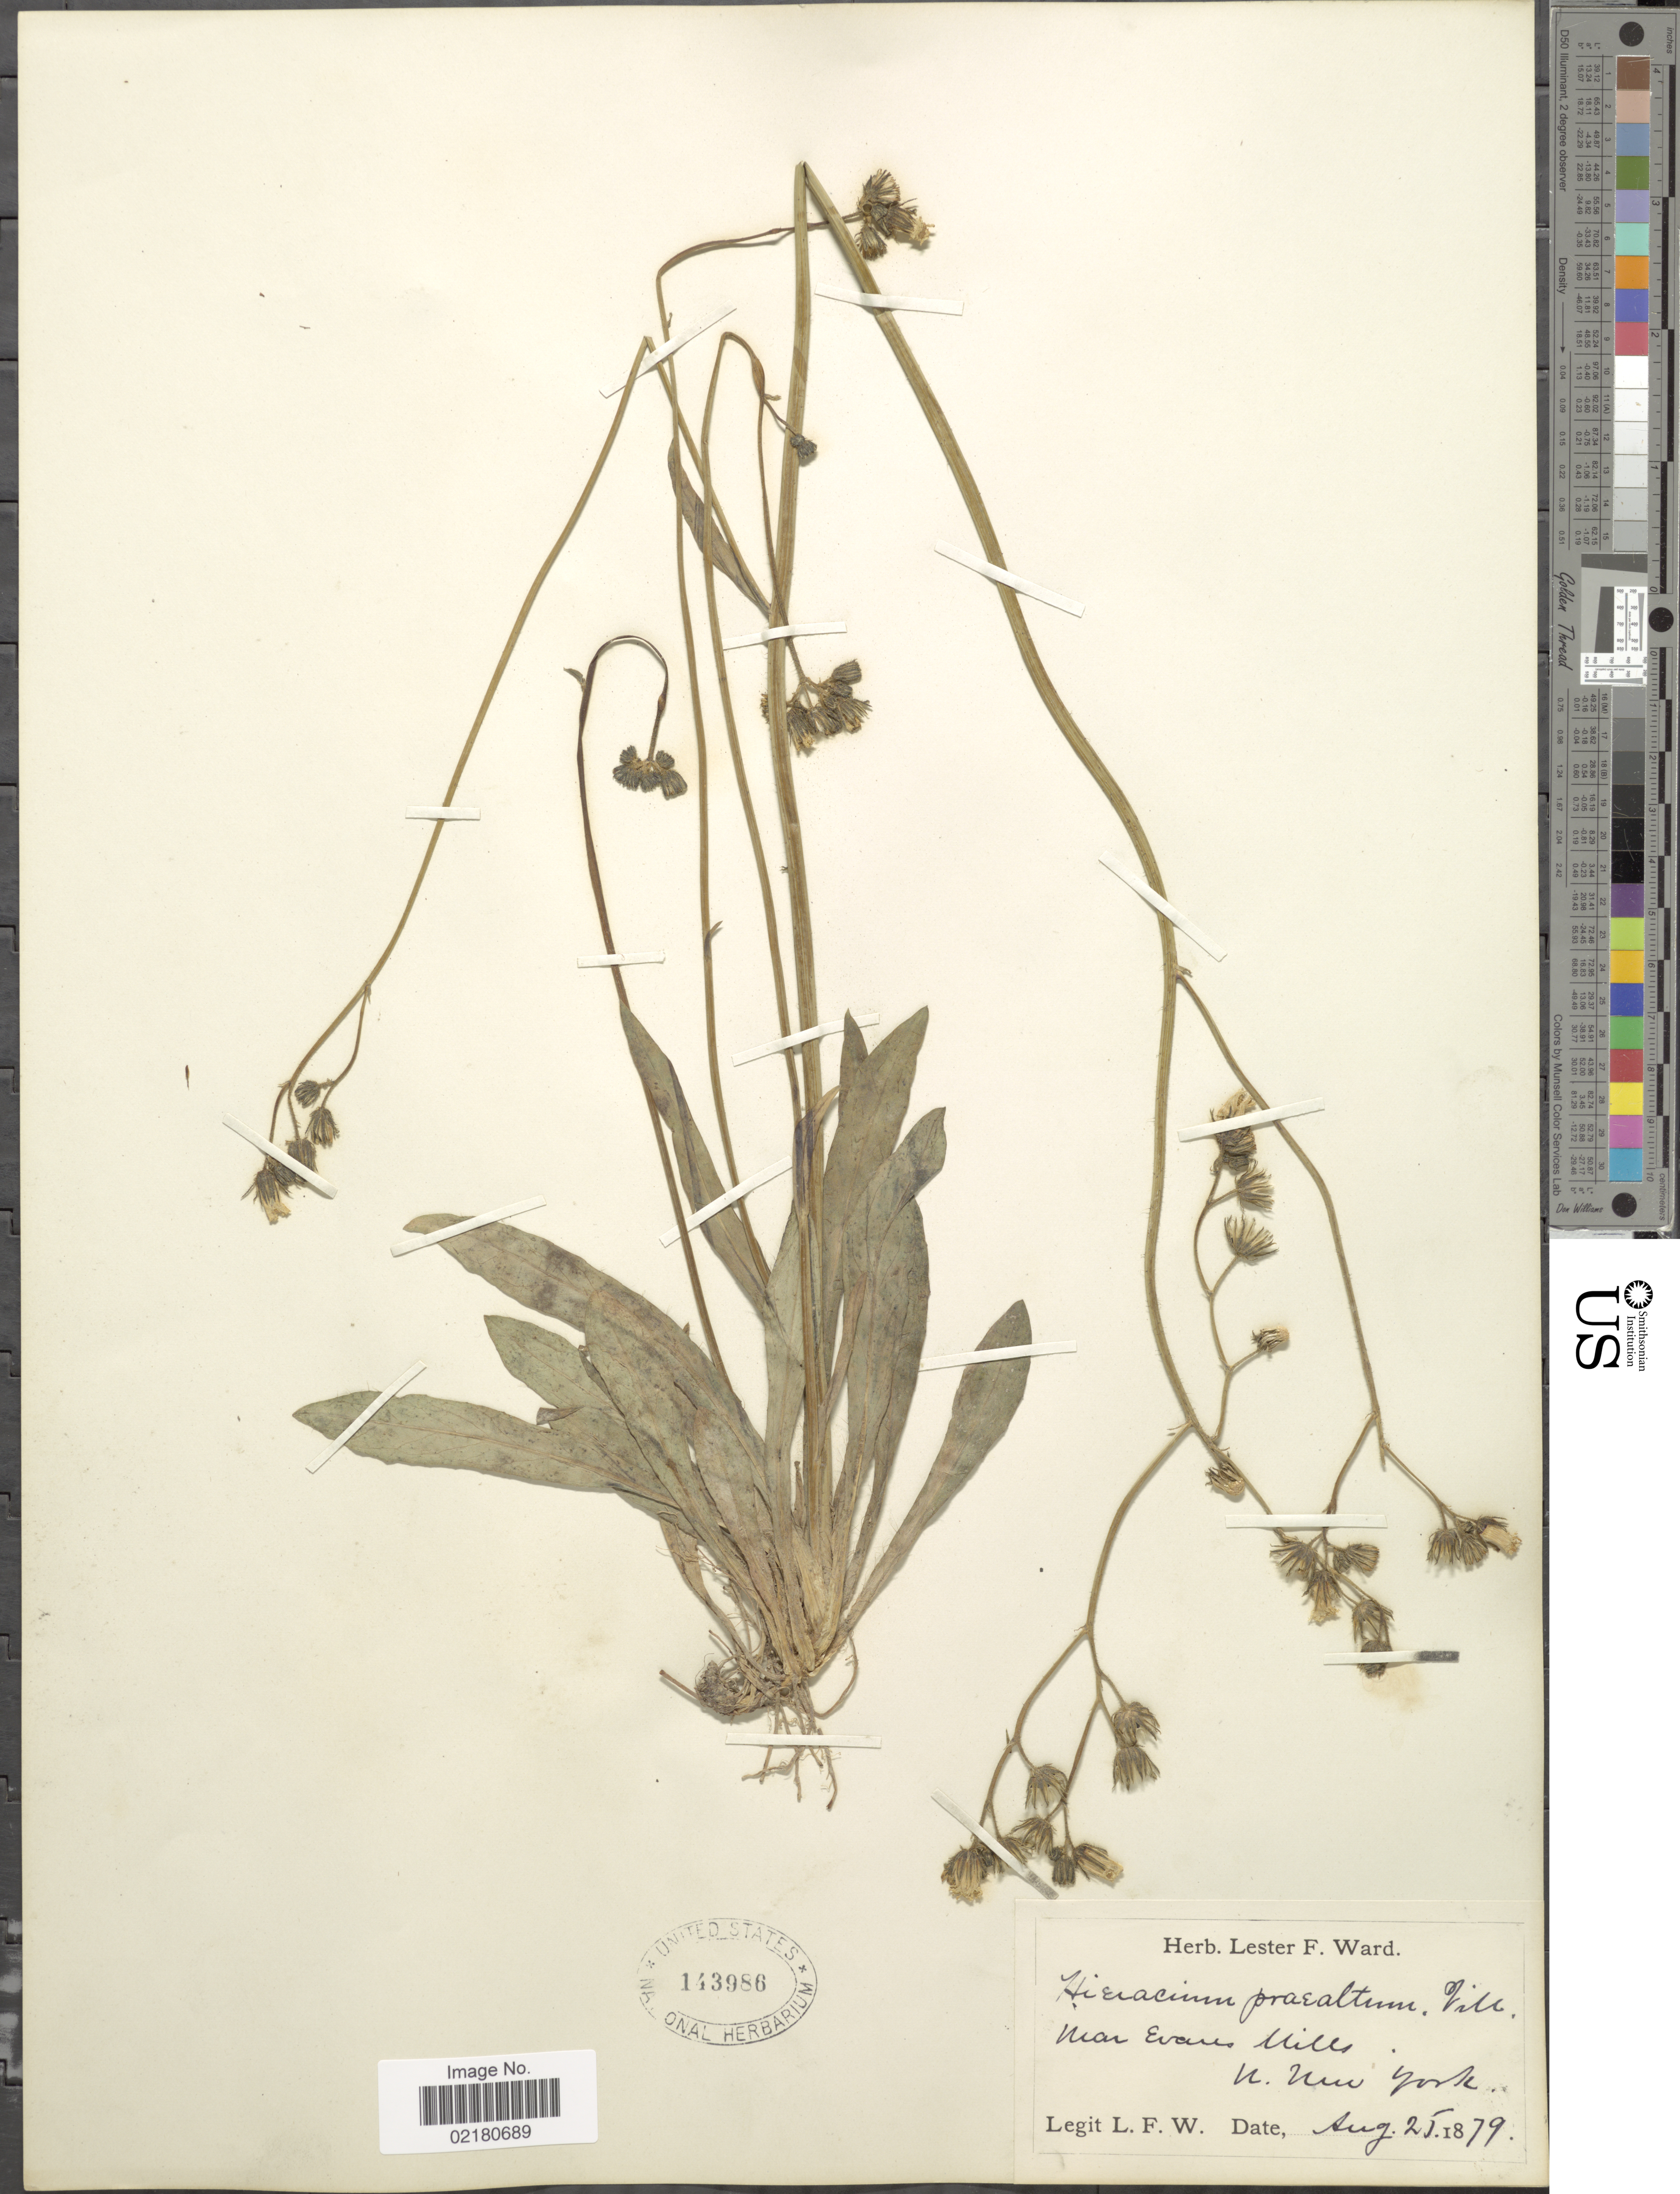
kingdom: Plantae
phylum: Tracheophyta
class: Magnoliopsida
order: Asterales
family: Asteraceae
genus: Pilosella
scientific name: Pilosella piloselloides subsp. praealta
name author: (Gochnat) S. Bräut. & Greuter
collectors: L. F. Ward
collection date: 1879-08-21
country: United States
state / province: New York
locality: Near Evans Mills. N. New York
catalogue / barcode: US 143986